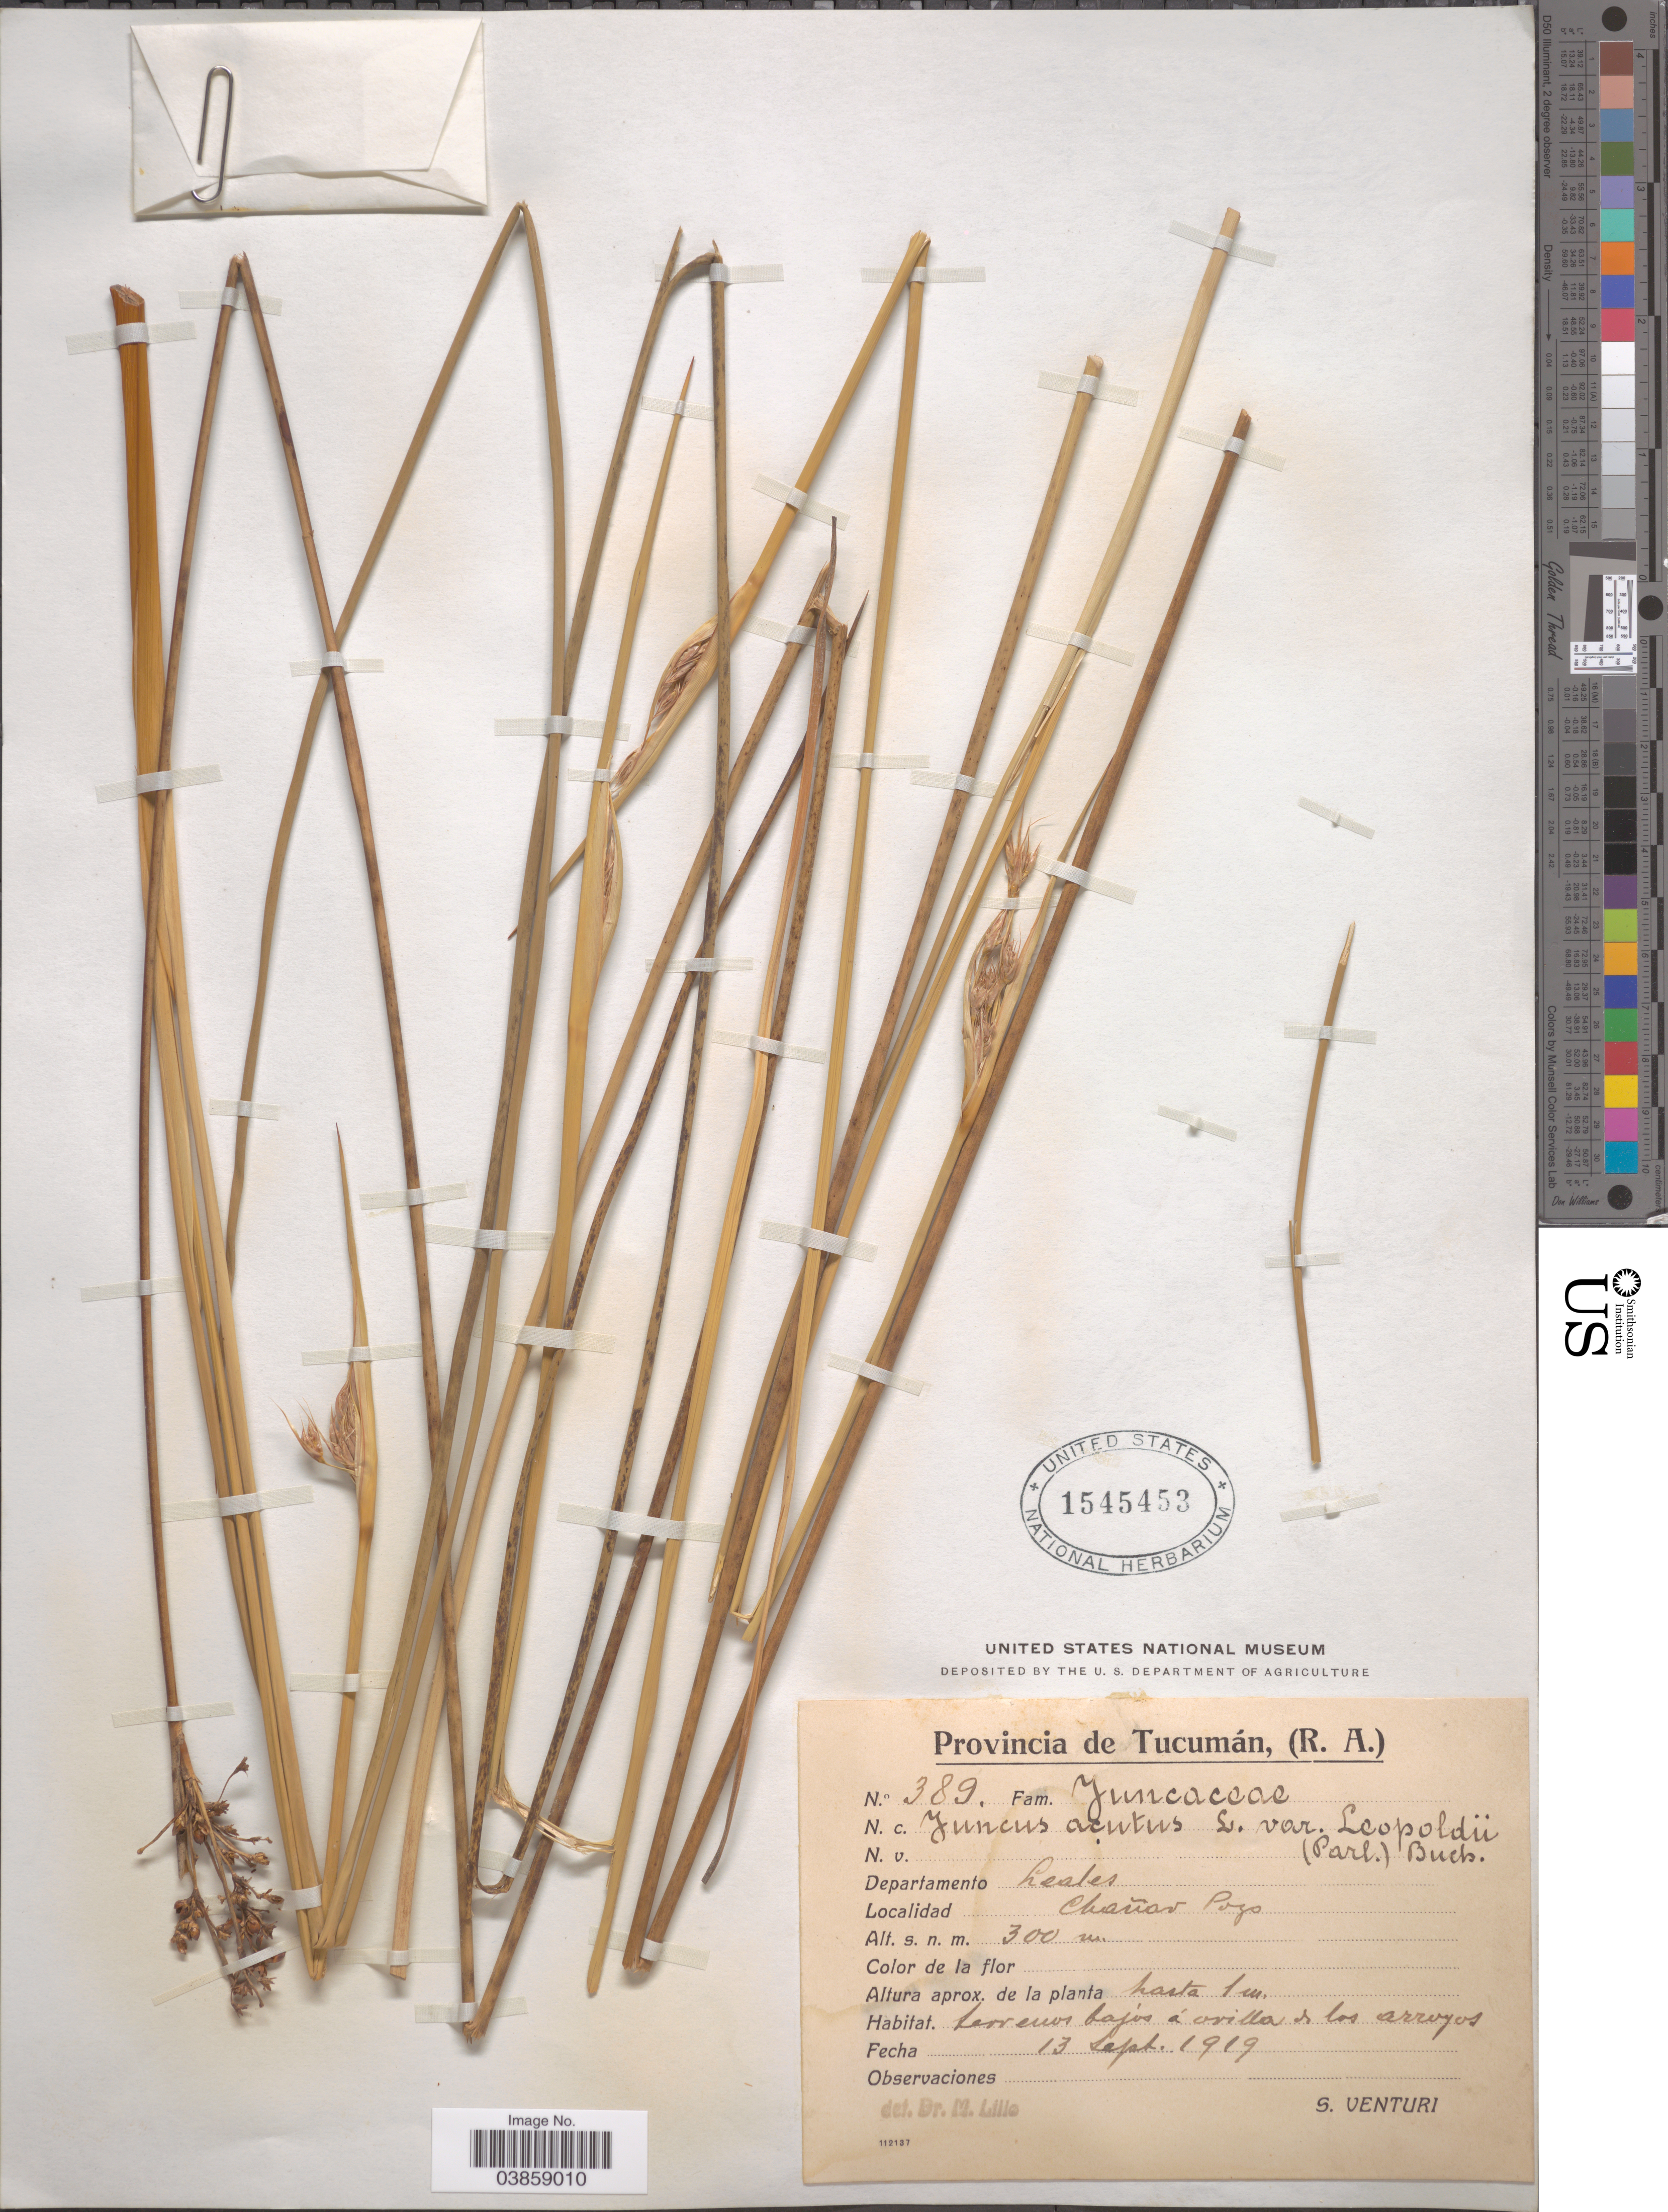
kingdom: Plantae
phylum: Tracheophyta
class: Liliopsida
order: Poales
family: Juncaceae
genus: Juncus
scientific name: Juncus acutus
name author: L.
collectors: S. Venturi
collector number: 389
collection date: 1919-09-13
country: Argentina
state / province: Tucuman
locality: Departamento Leales. Chañar Pozo.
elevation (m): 300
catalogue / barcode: US 1545453